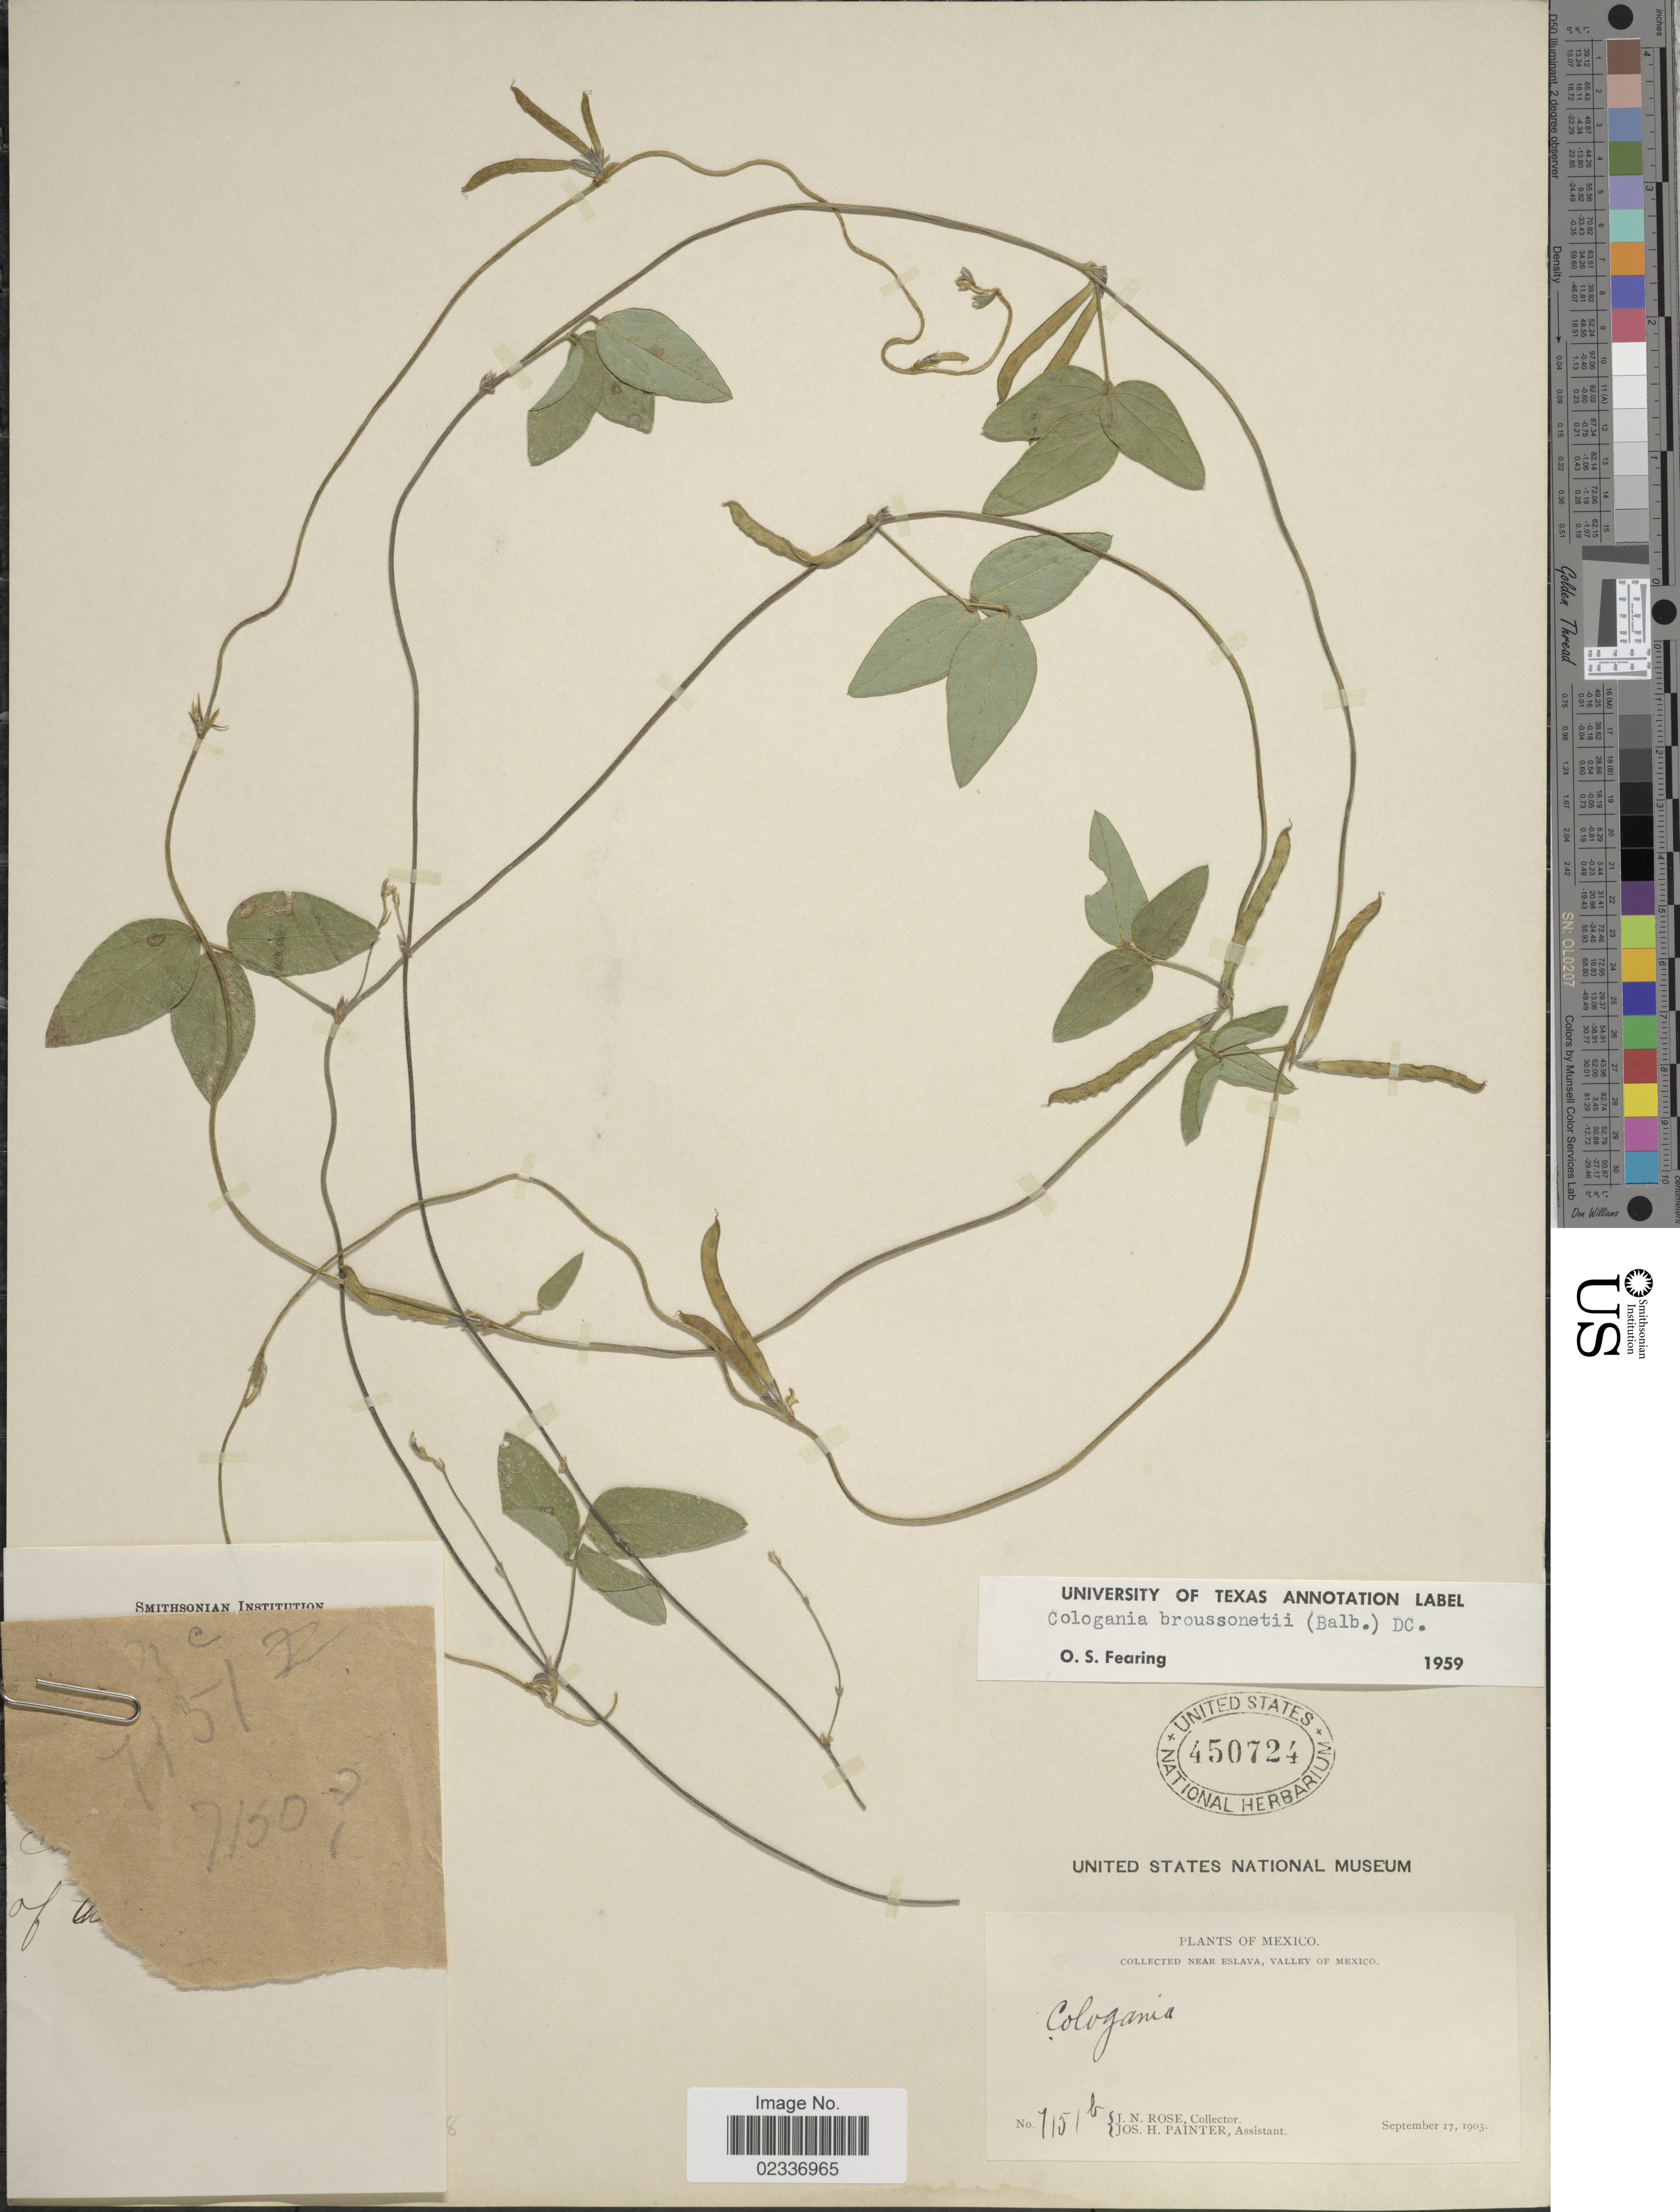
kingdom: Plantae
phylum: Tracheophyta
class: Magnoliopsida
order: Fabales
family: Fabaceae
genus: Cologania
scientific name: Cologania biloba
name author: (Lindl.) G. Nicholson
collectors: J. N. Rose & J. H. Painter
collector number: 7151b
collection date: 1903-09-17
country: Mexico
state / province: México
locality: Near Eslava, Valley of Mexico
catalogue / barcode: US 450724